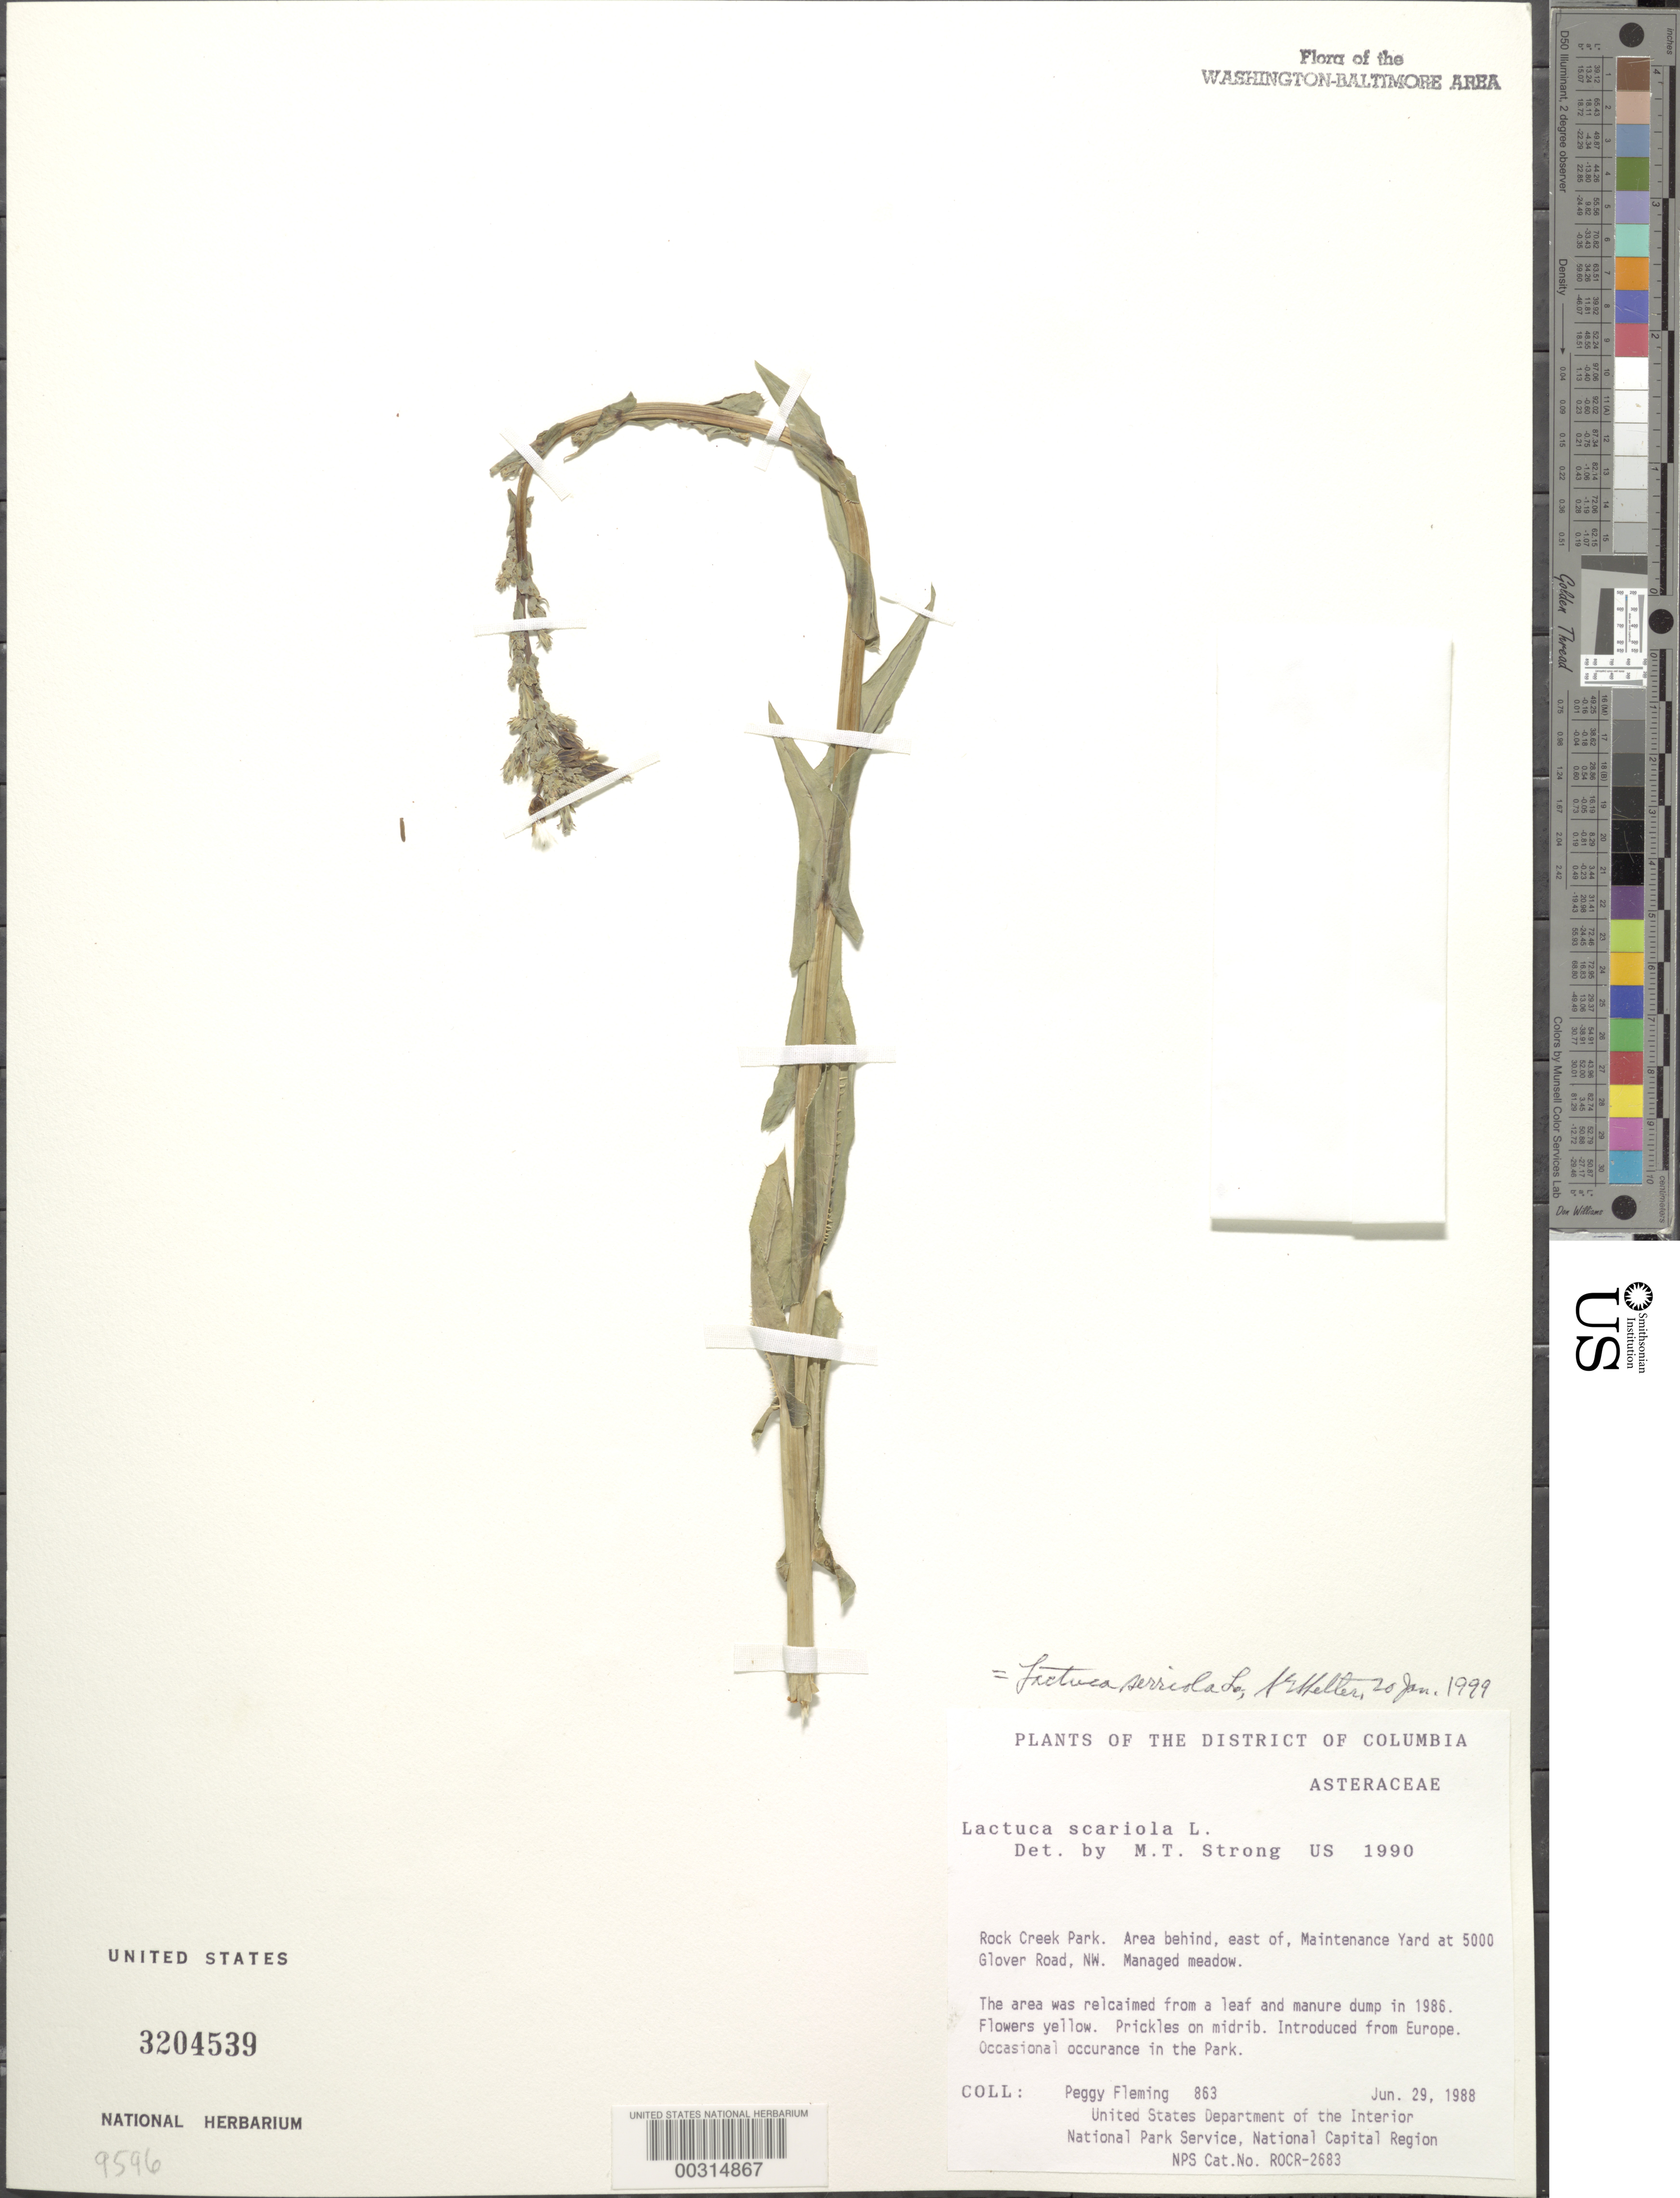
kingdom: Plantae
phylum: Tracheophyta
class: Magnoliopsida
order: Asterales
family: Asteraceae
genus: Lactuca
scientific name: Lactuca serriola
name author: L.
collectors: P. Fleming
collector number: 863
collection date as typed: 29 Jun 1988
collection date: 1988-06-29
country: United States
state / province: District of Columbia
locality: Rock Creek Park, E of maintenance yard, 5000 Glover Road, NW Rock Creek Park & vicinity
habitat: Managed meadow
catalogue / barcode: US 3204539